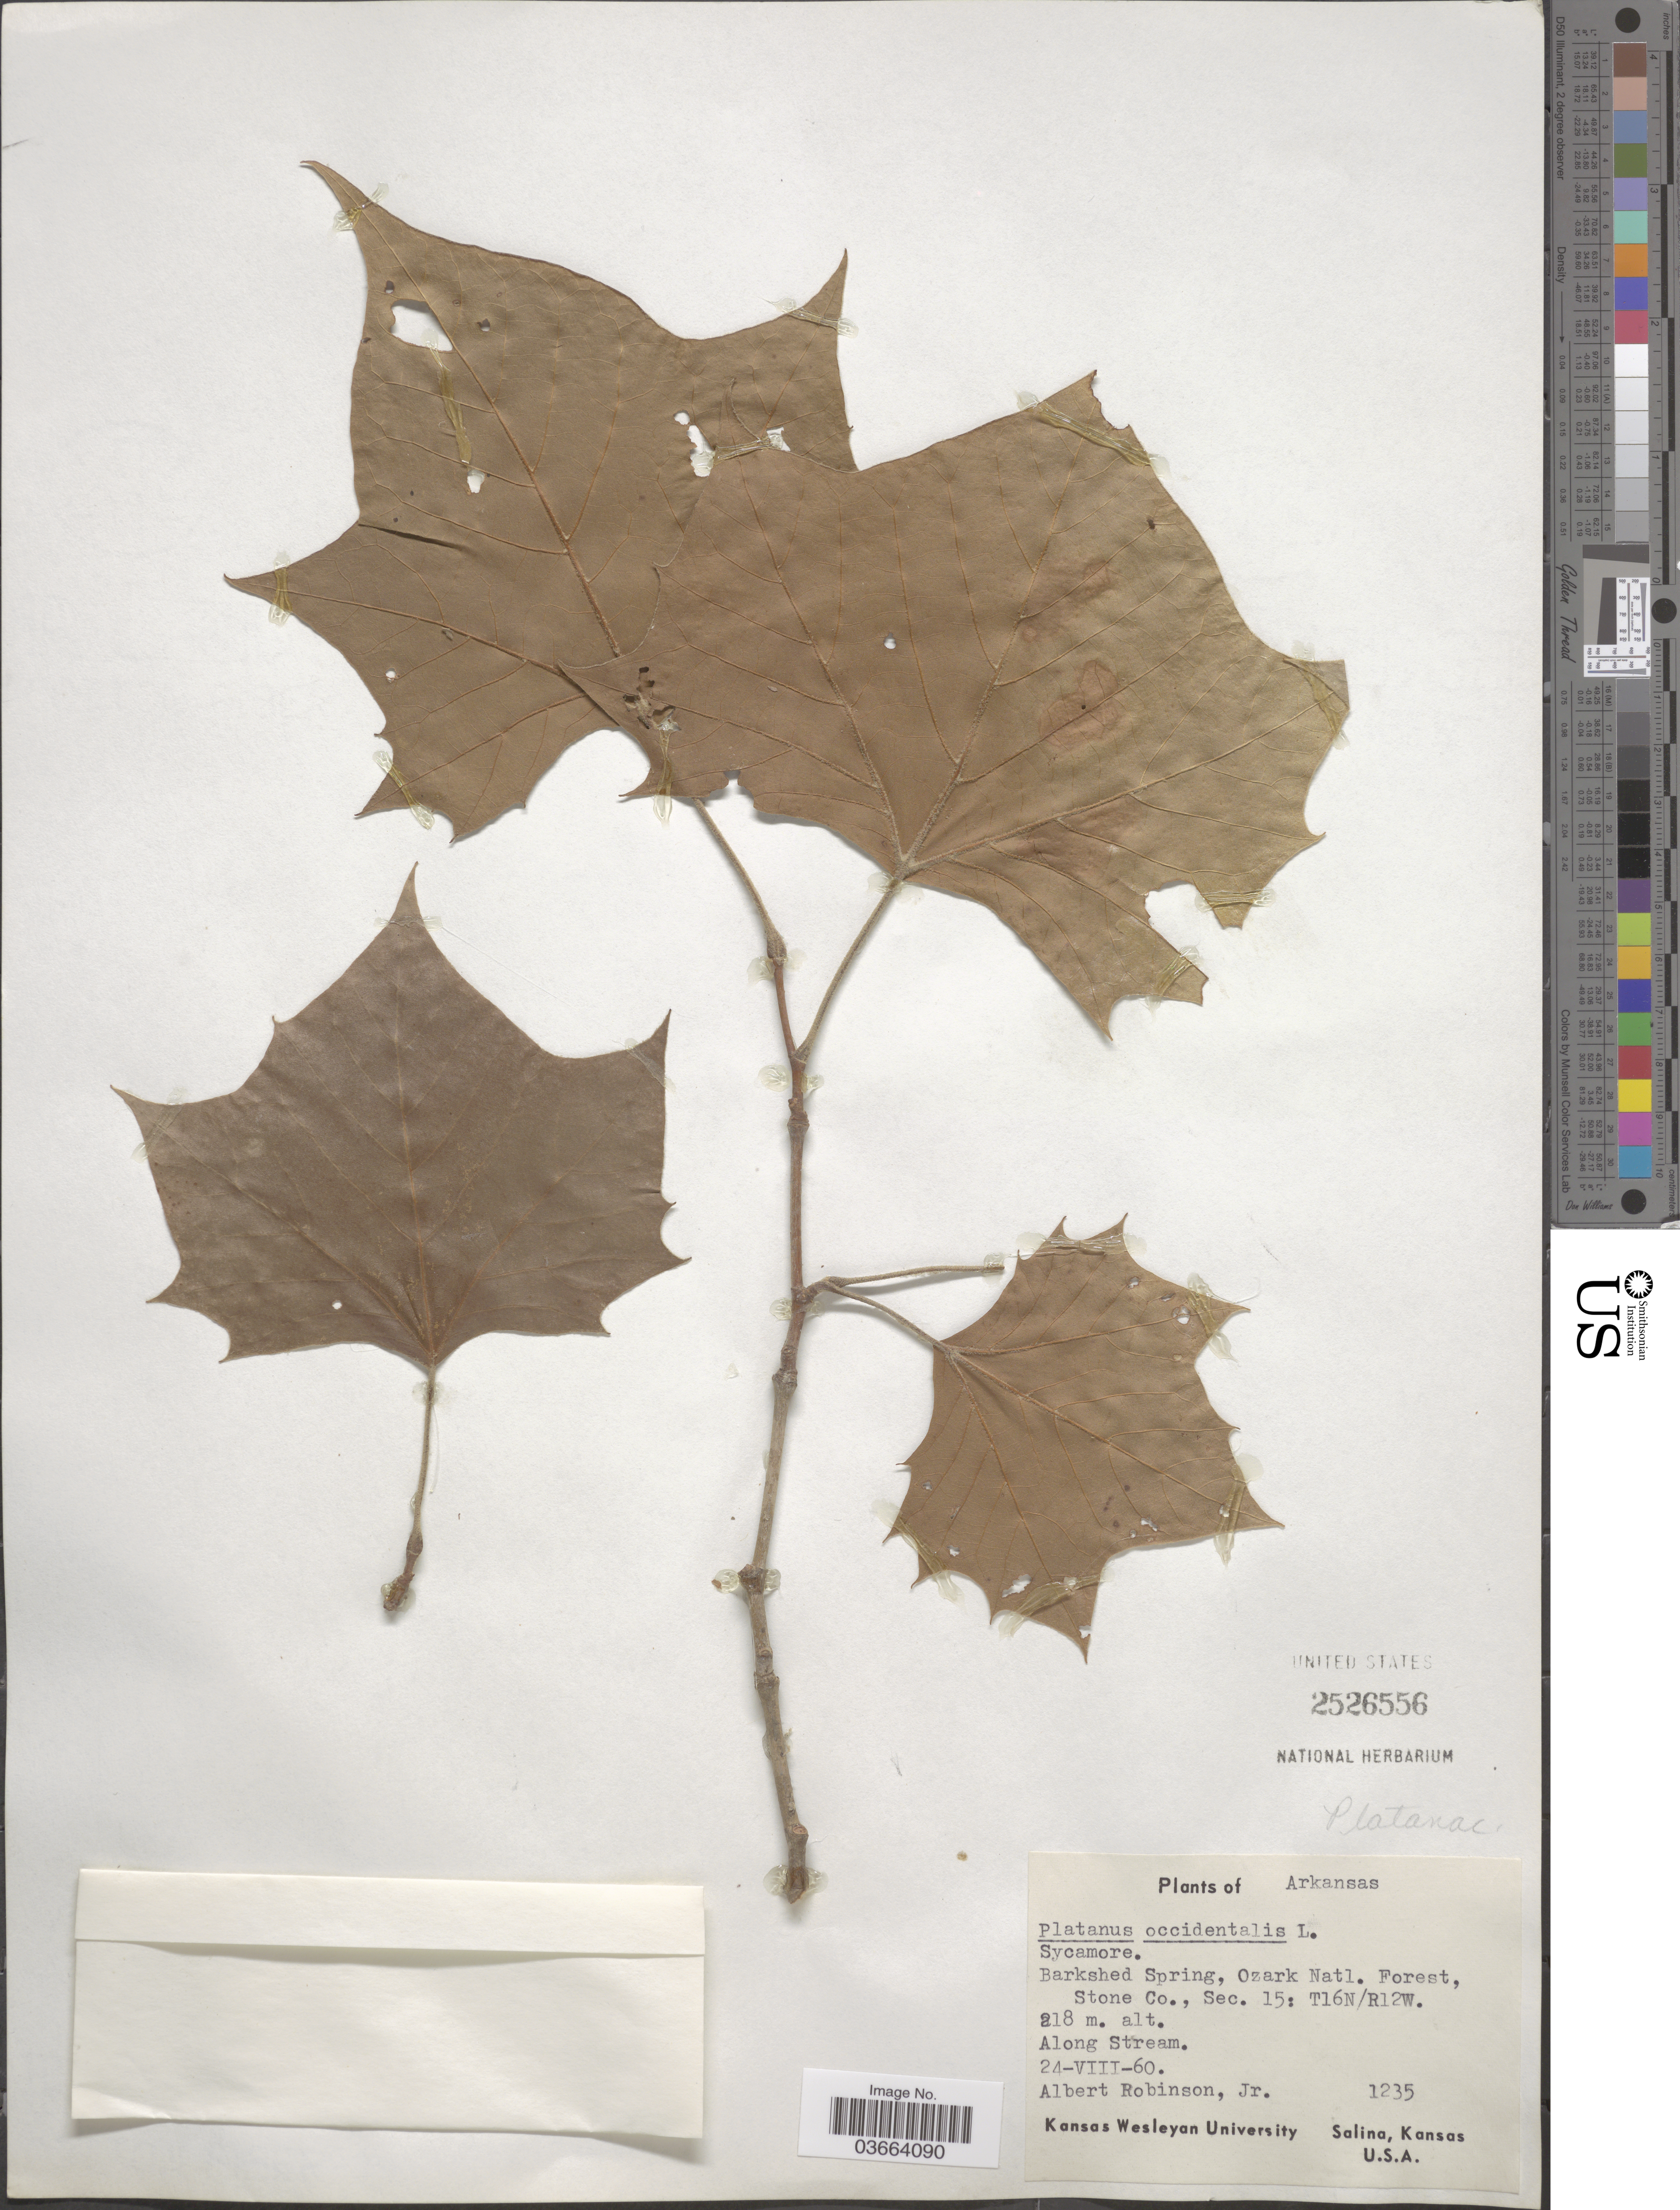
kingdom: Plantae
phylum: Tracheophyta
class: Magnoliopsida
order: Proteales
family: Platanaceae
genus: Platanus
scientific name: Platanus occidentalis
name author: L.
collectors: A. Robinson Jr.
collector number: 1235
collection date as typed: Transcribed d/m/y: 24/8/60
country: United States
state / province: Arkansas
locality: Barkshed Spring, Ozark Natl. Forest, Stone Co. Sec. 15: T16N/R12W.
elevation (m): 218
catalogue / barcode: US 2526556